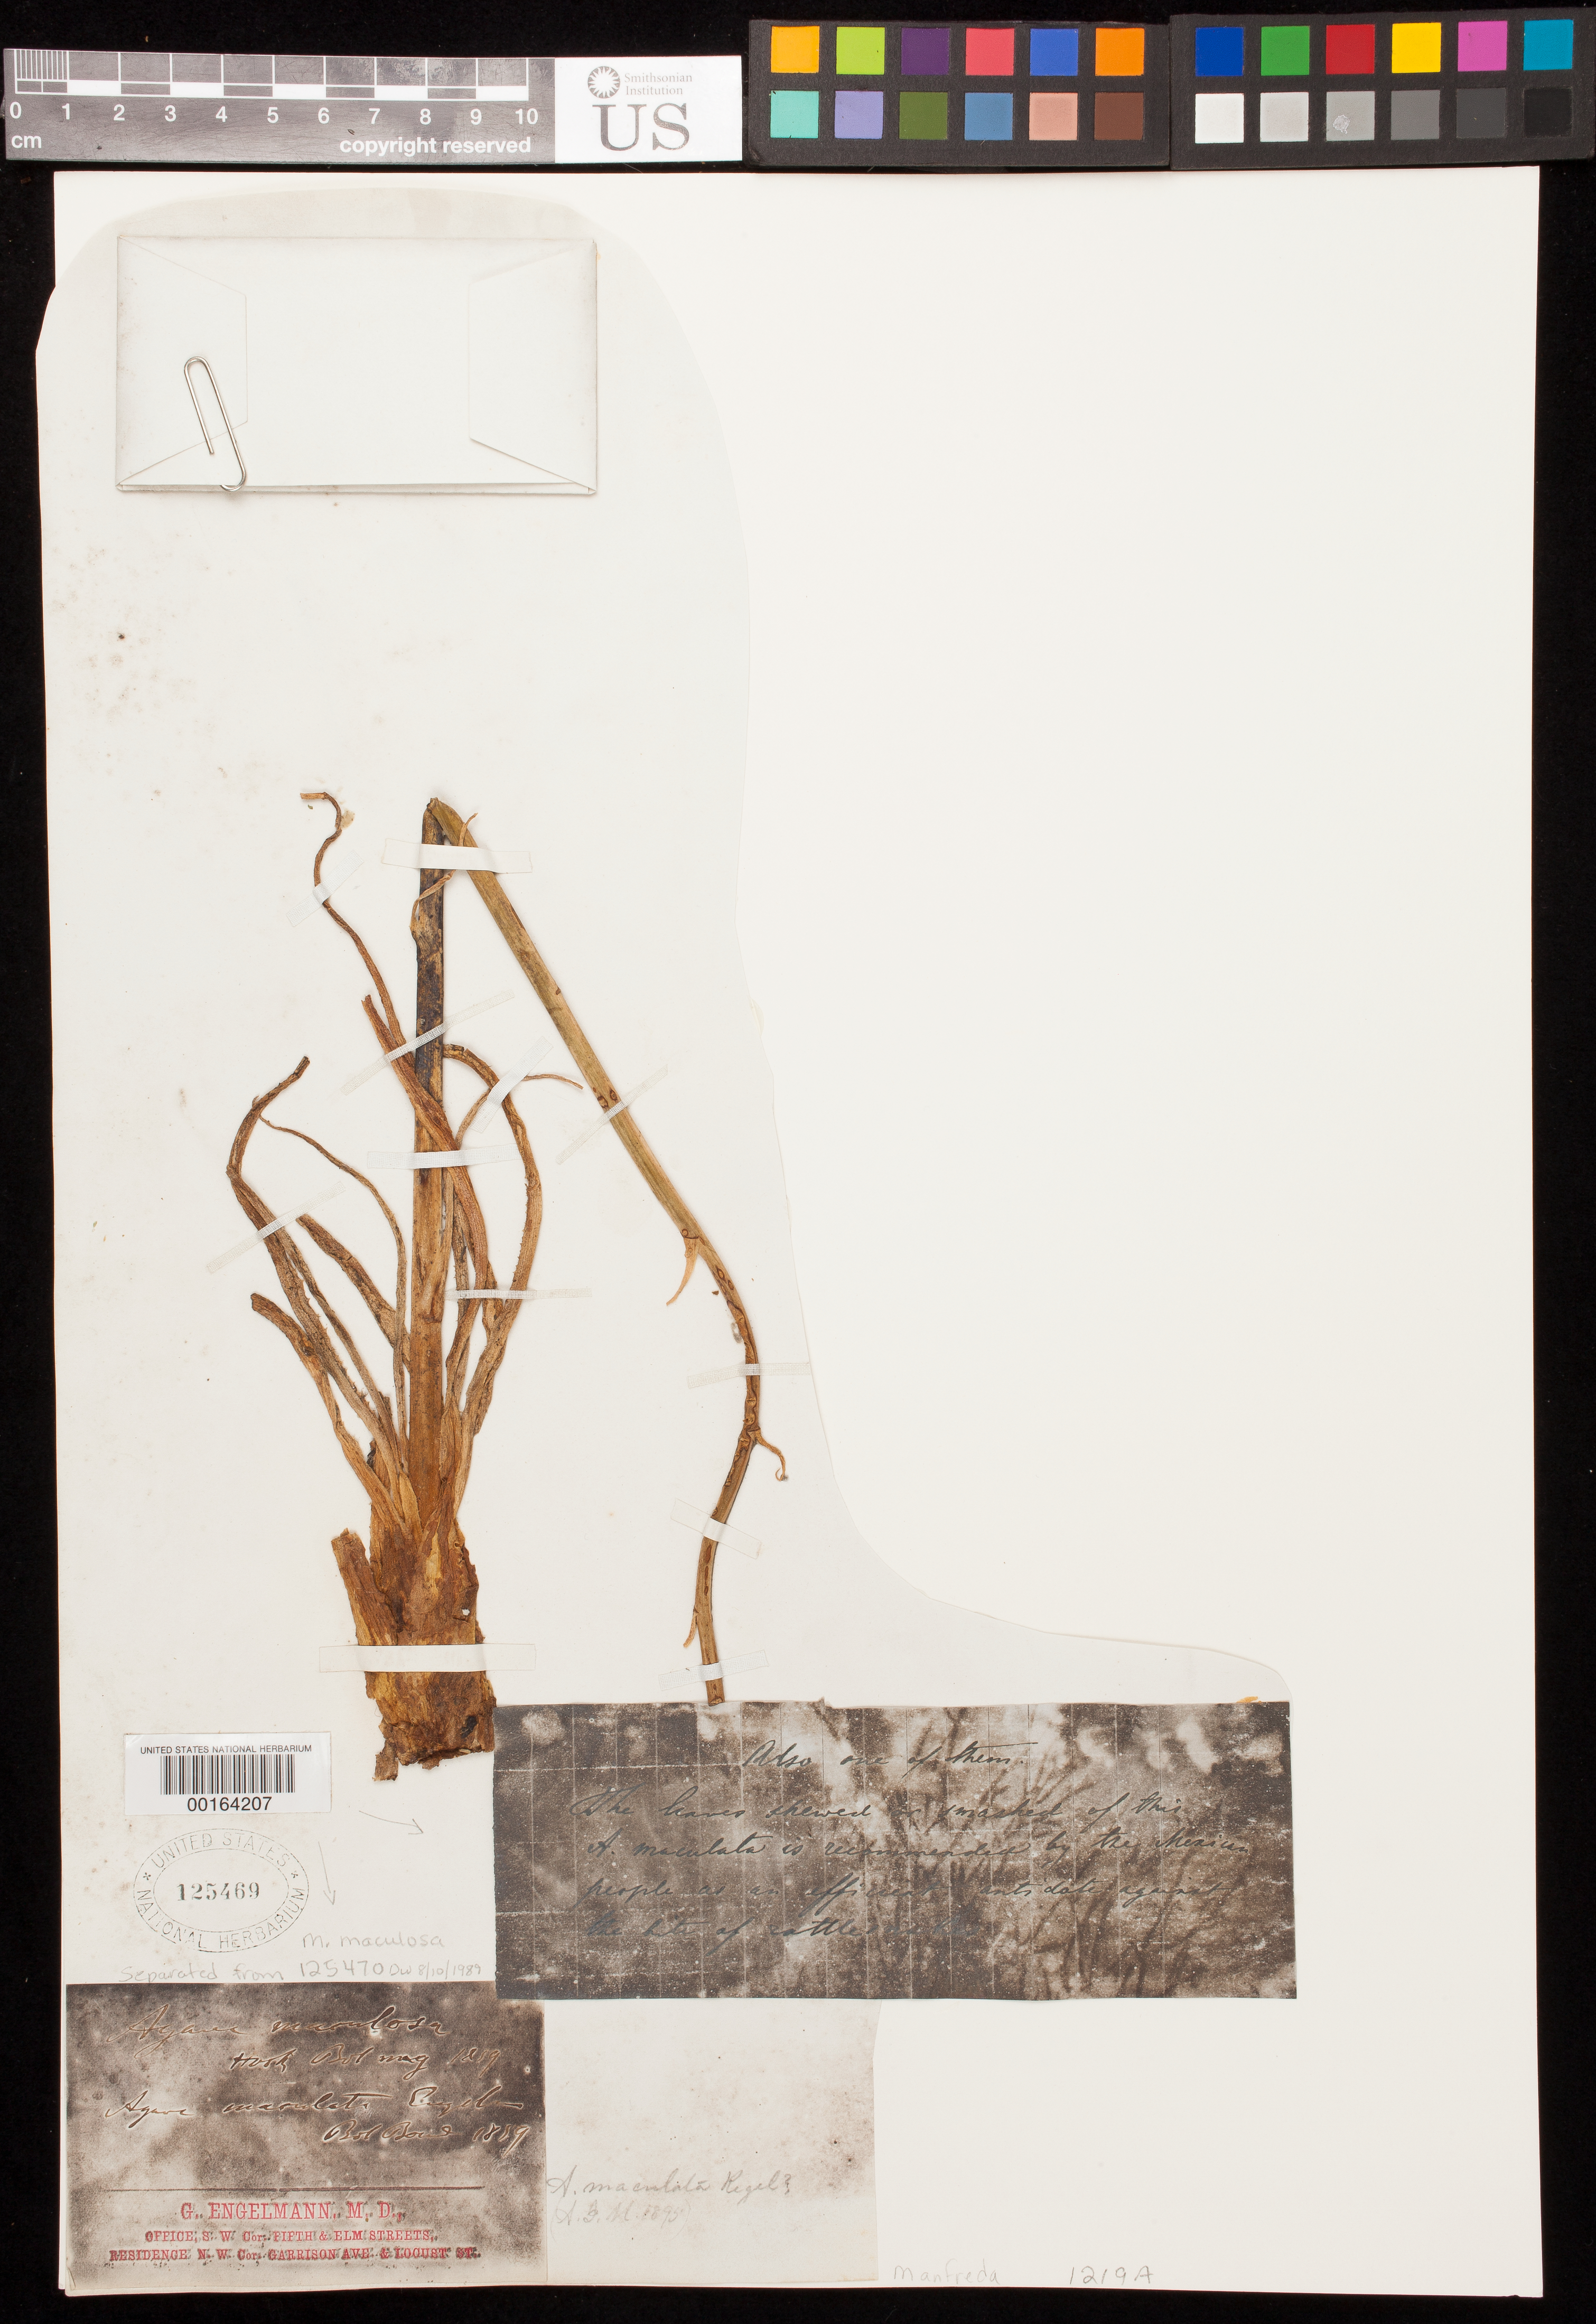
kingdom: Plantae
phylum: Tracheophyta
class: Liliopsida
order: Asparagales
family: Asparagaceae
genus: Manfreda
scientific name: Manfreda maculosa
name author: (Hook.) Rose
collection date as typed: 1859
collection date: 1859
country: Mexico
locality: E of Monserrat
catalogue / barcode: US 125469